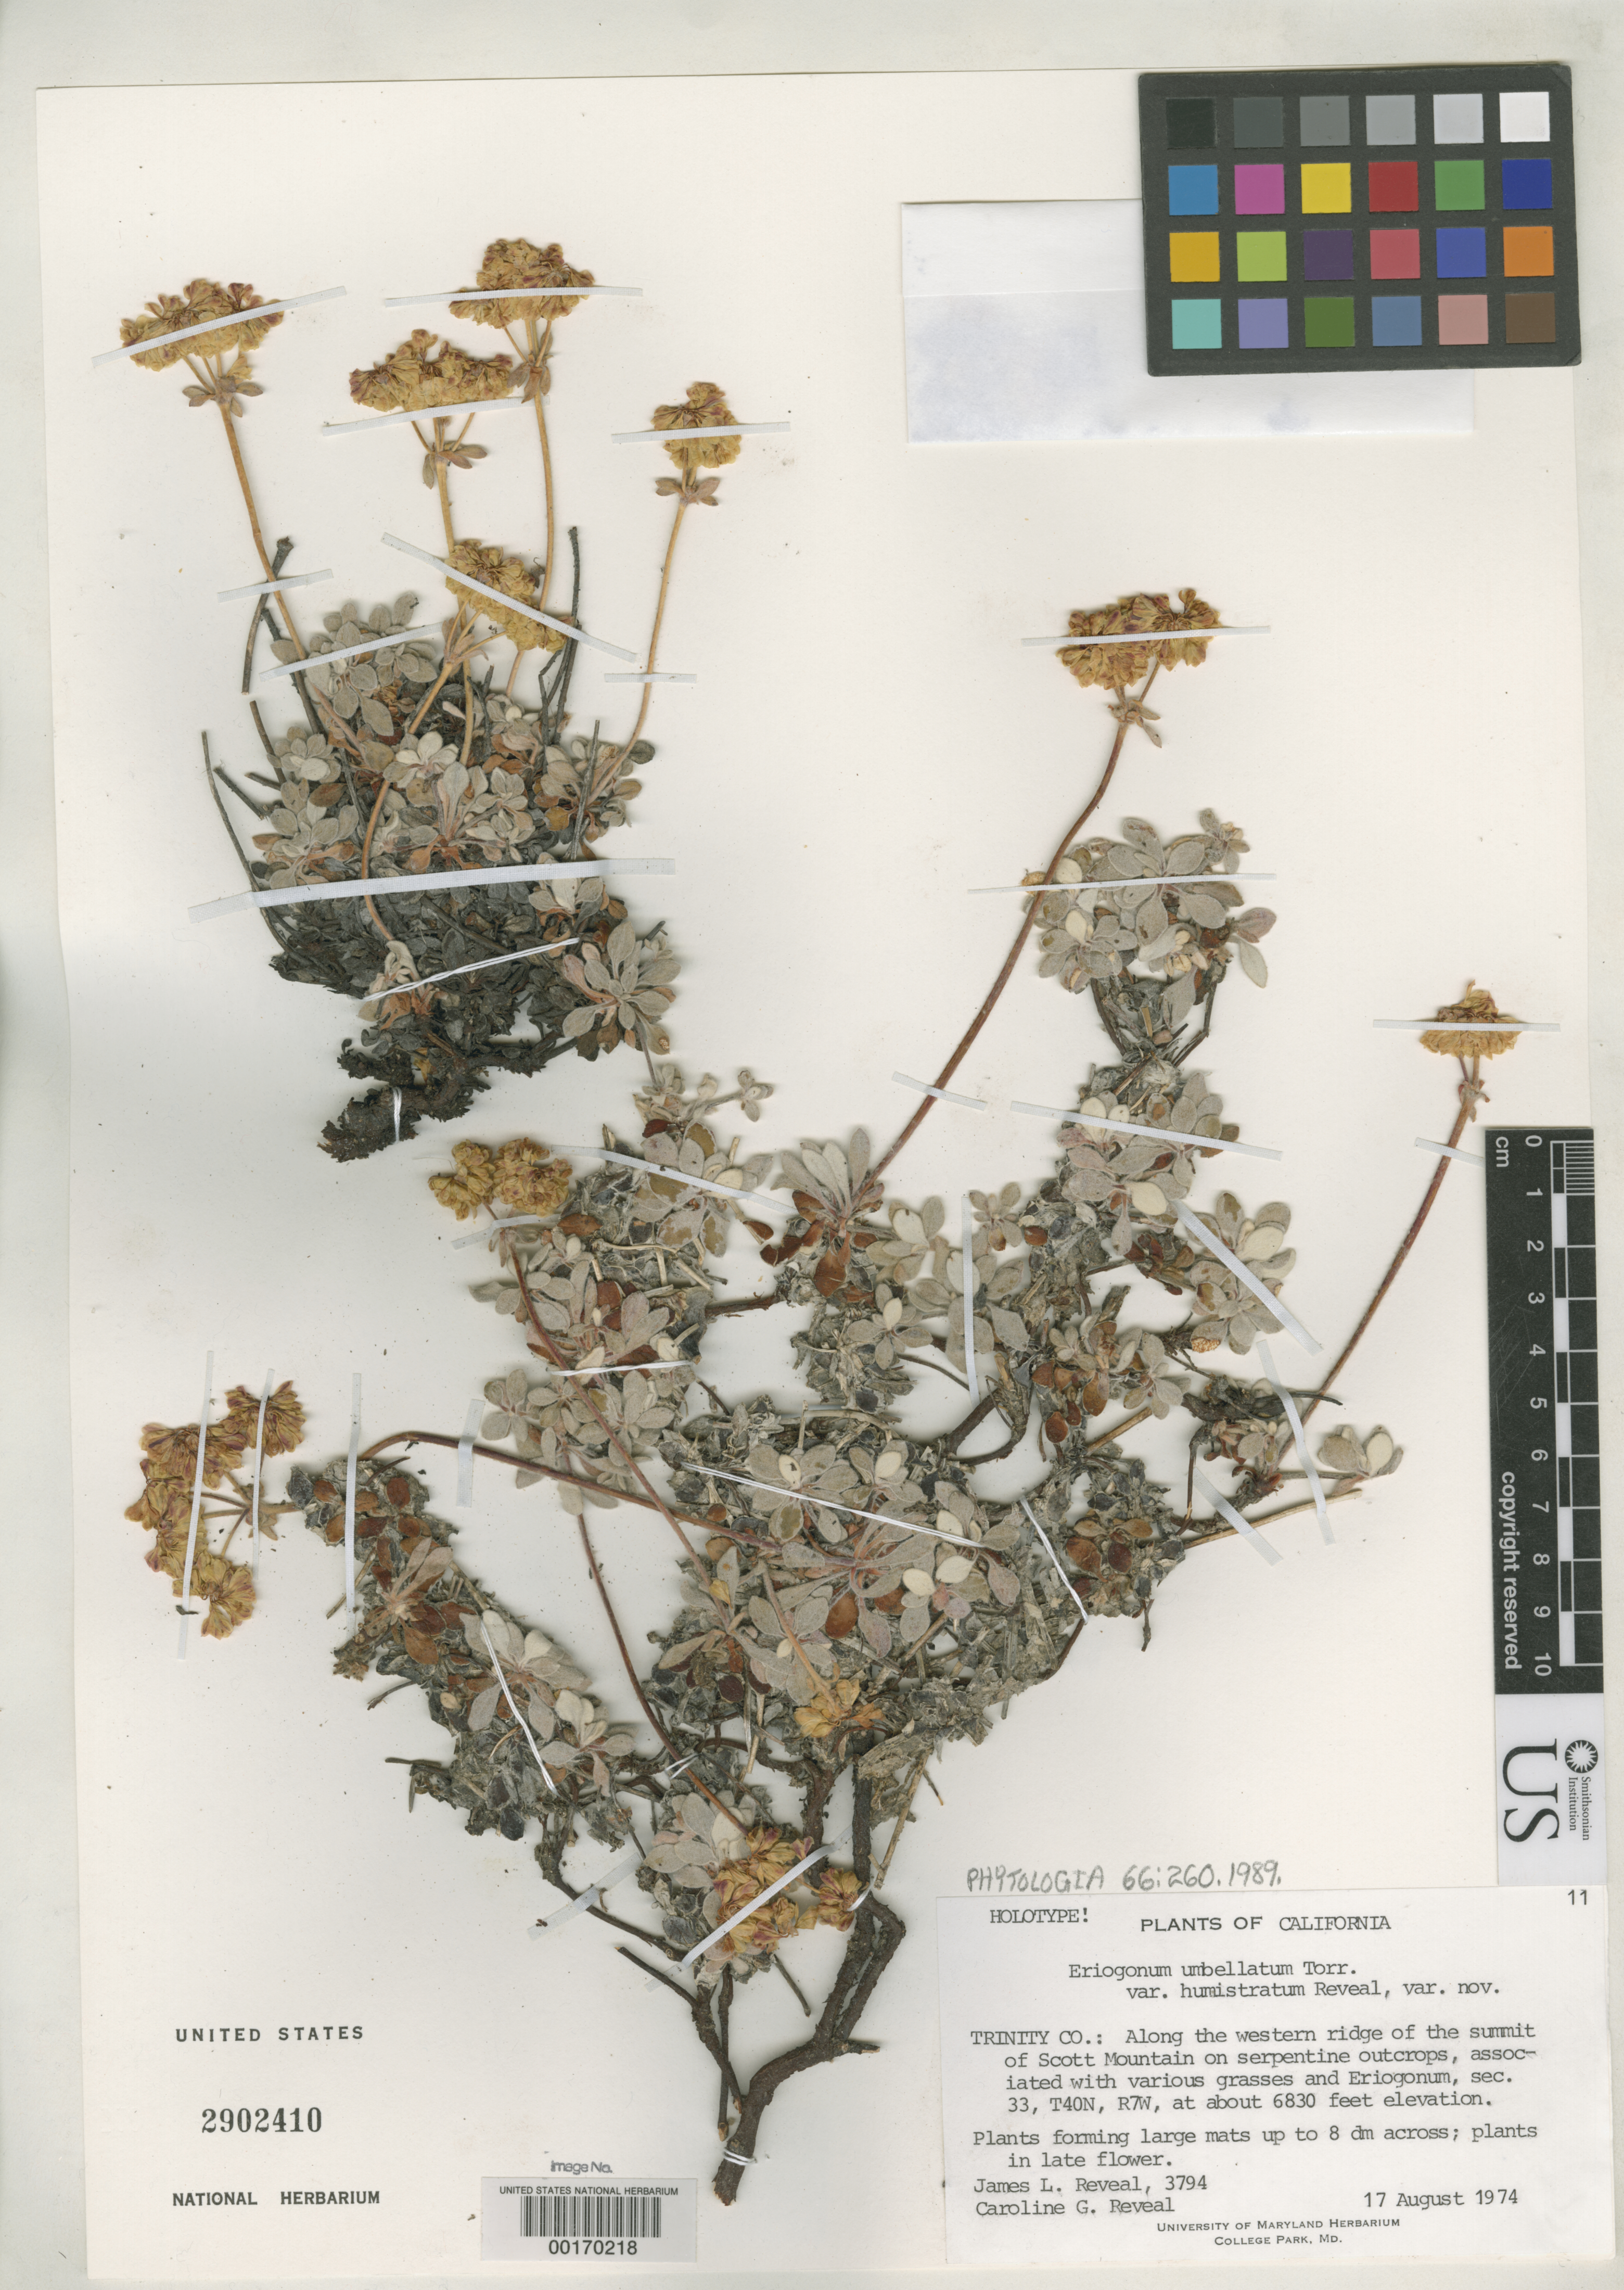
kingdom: Plantae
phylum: Tracheophyta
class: Magnoliopsida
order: Caryophyllales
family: Polygonaceae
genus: Eriogonum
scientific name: Eriogonum umbellatum var. humistratum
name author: Reveal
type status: Holotype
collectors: J. L. Reveal & C. G. Reveal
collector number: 3794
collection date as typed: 17 Aug 1974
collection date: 1974-08-17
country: United States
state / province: California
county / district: Trinity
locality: Along western ridge of summit of Scott Mountain.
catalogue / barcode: US 2902410